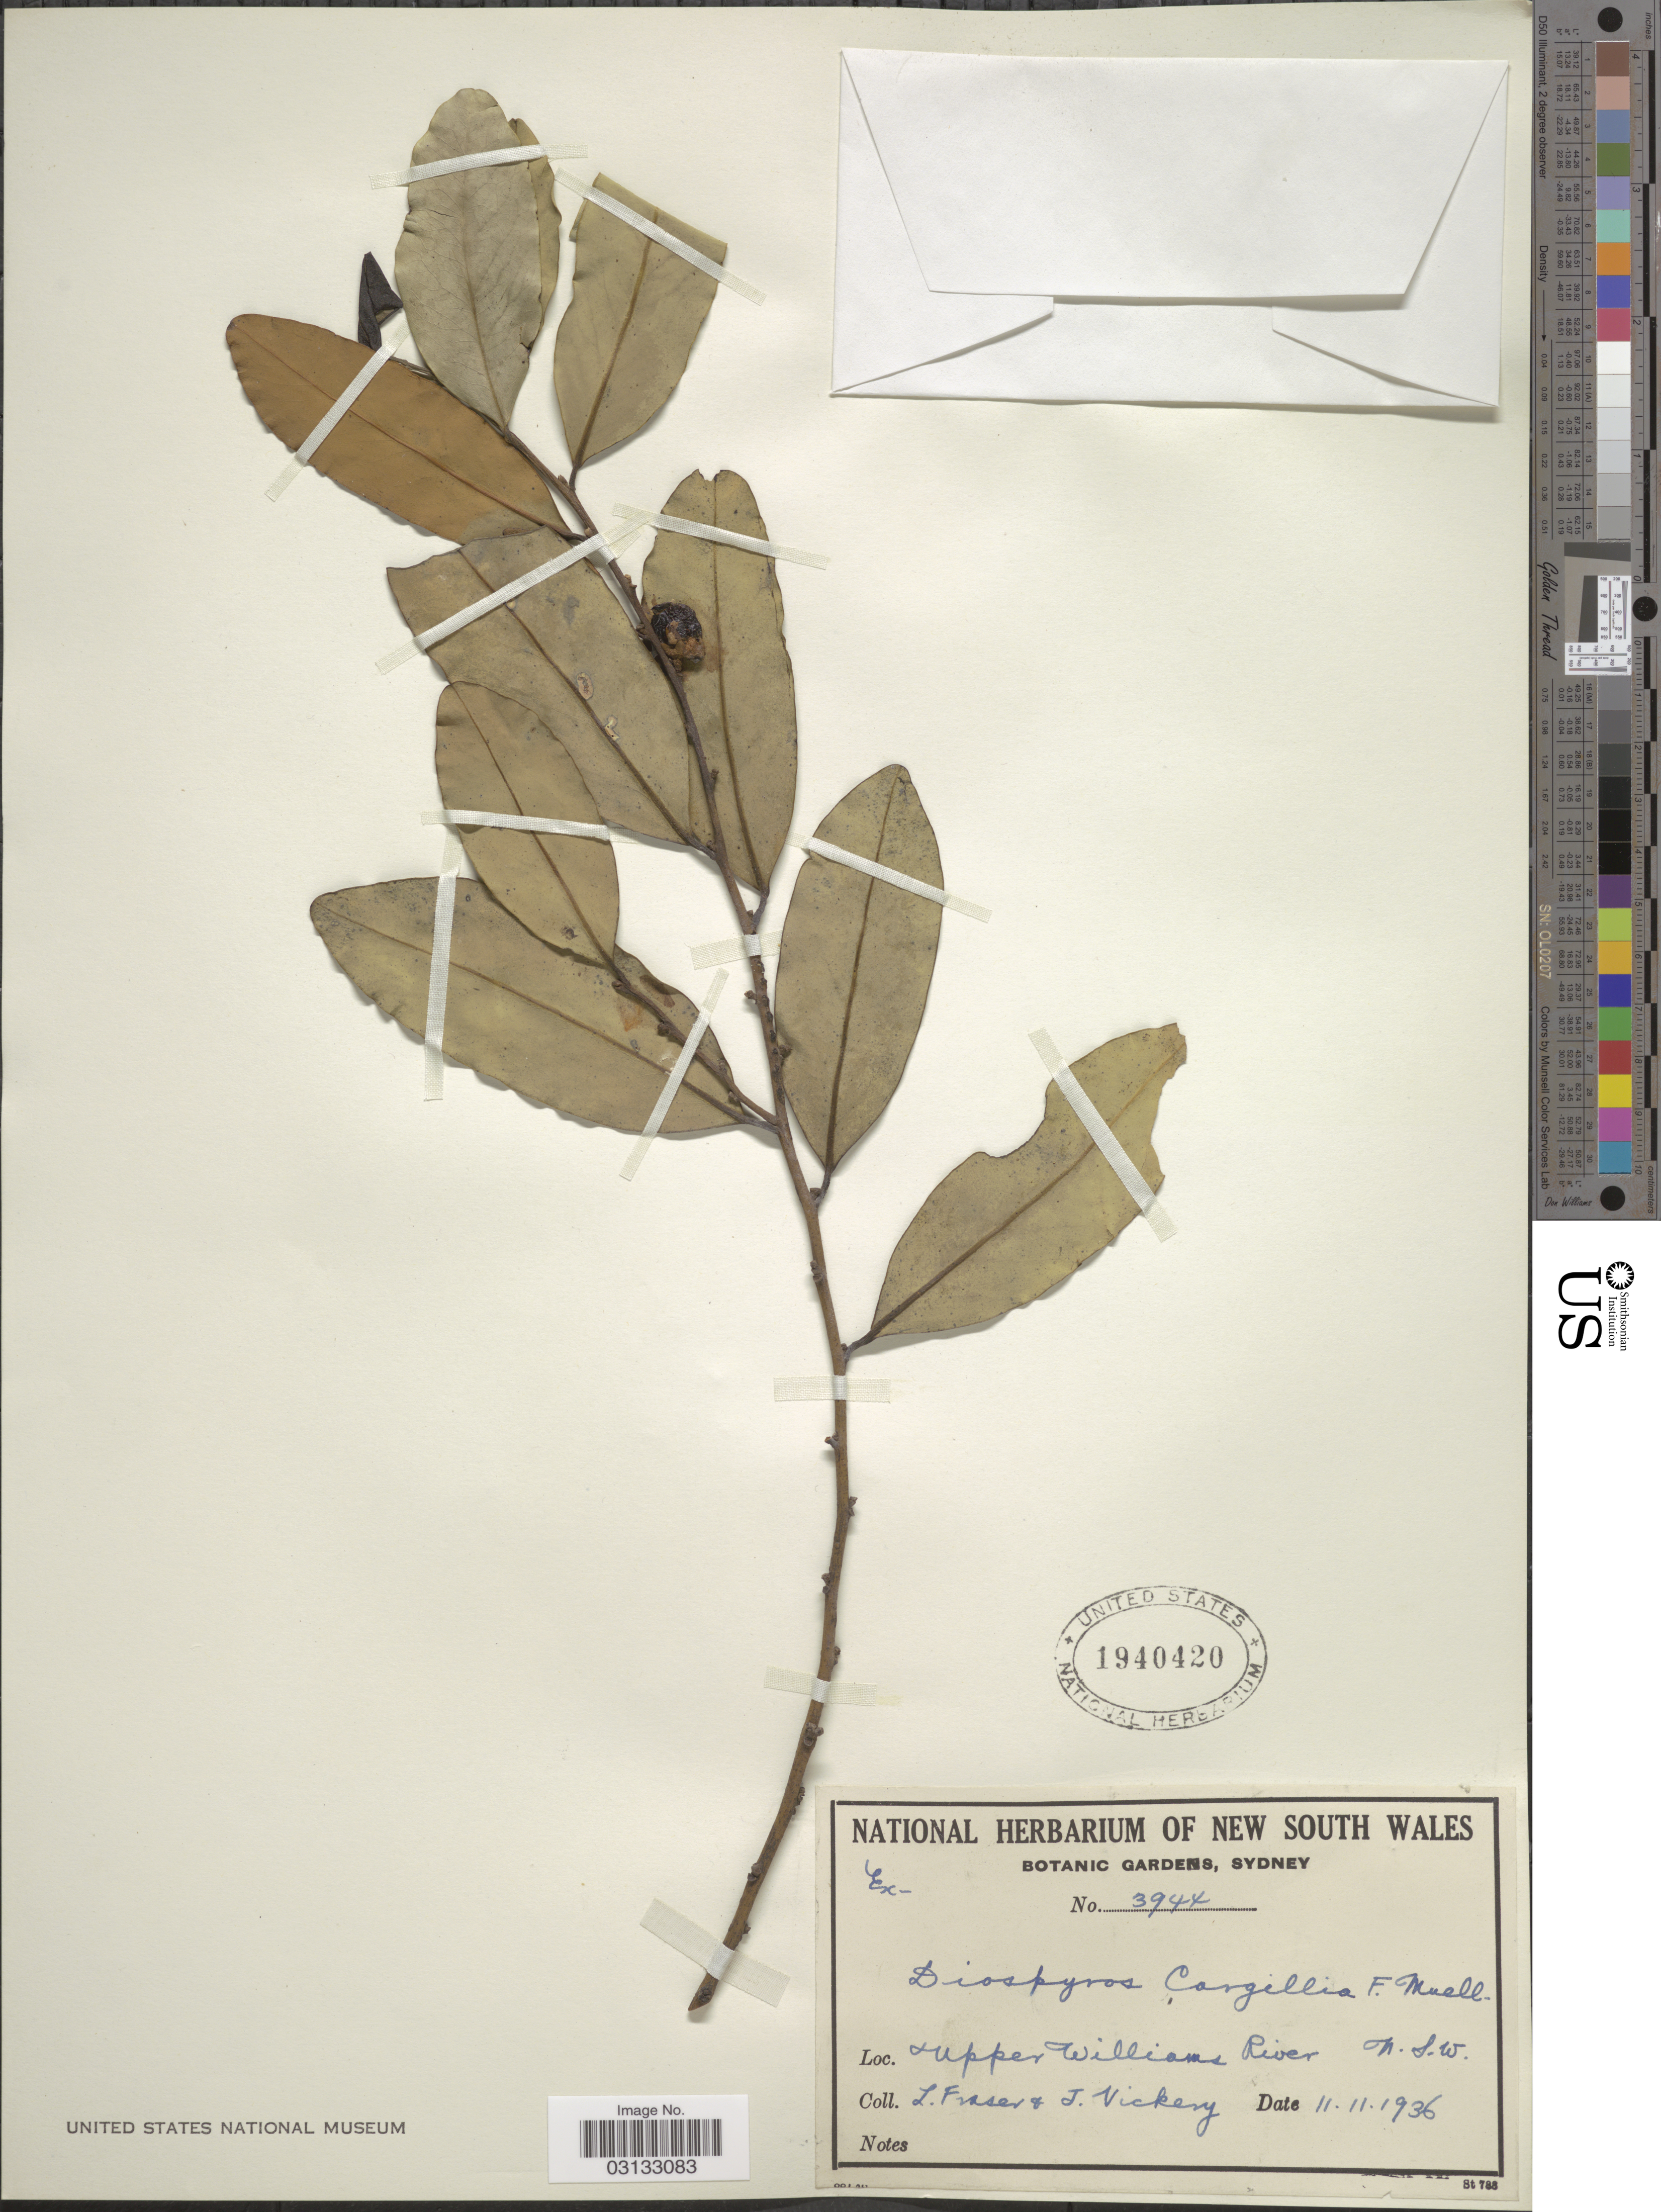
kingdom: Plantae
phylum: Tracheophyta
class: Magnoliopsida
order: Ericales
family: Ebenaceae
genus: Diospyros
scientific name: Diospyros cargillia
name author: F. Muell.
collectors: L. Fraser & J. Vickery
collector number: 3944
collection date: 1936-11-11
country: Australia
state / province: New South Wales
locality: Upper Williams River, N.S.W.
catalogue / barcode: US 1940420